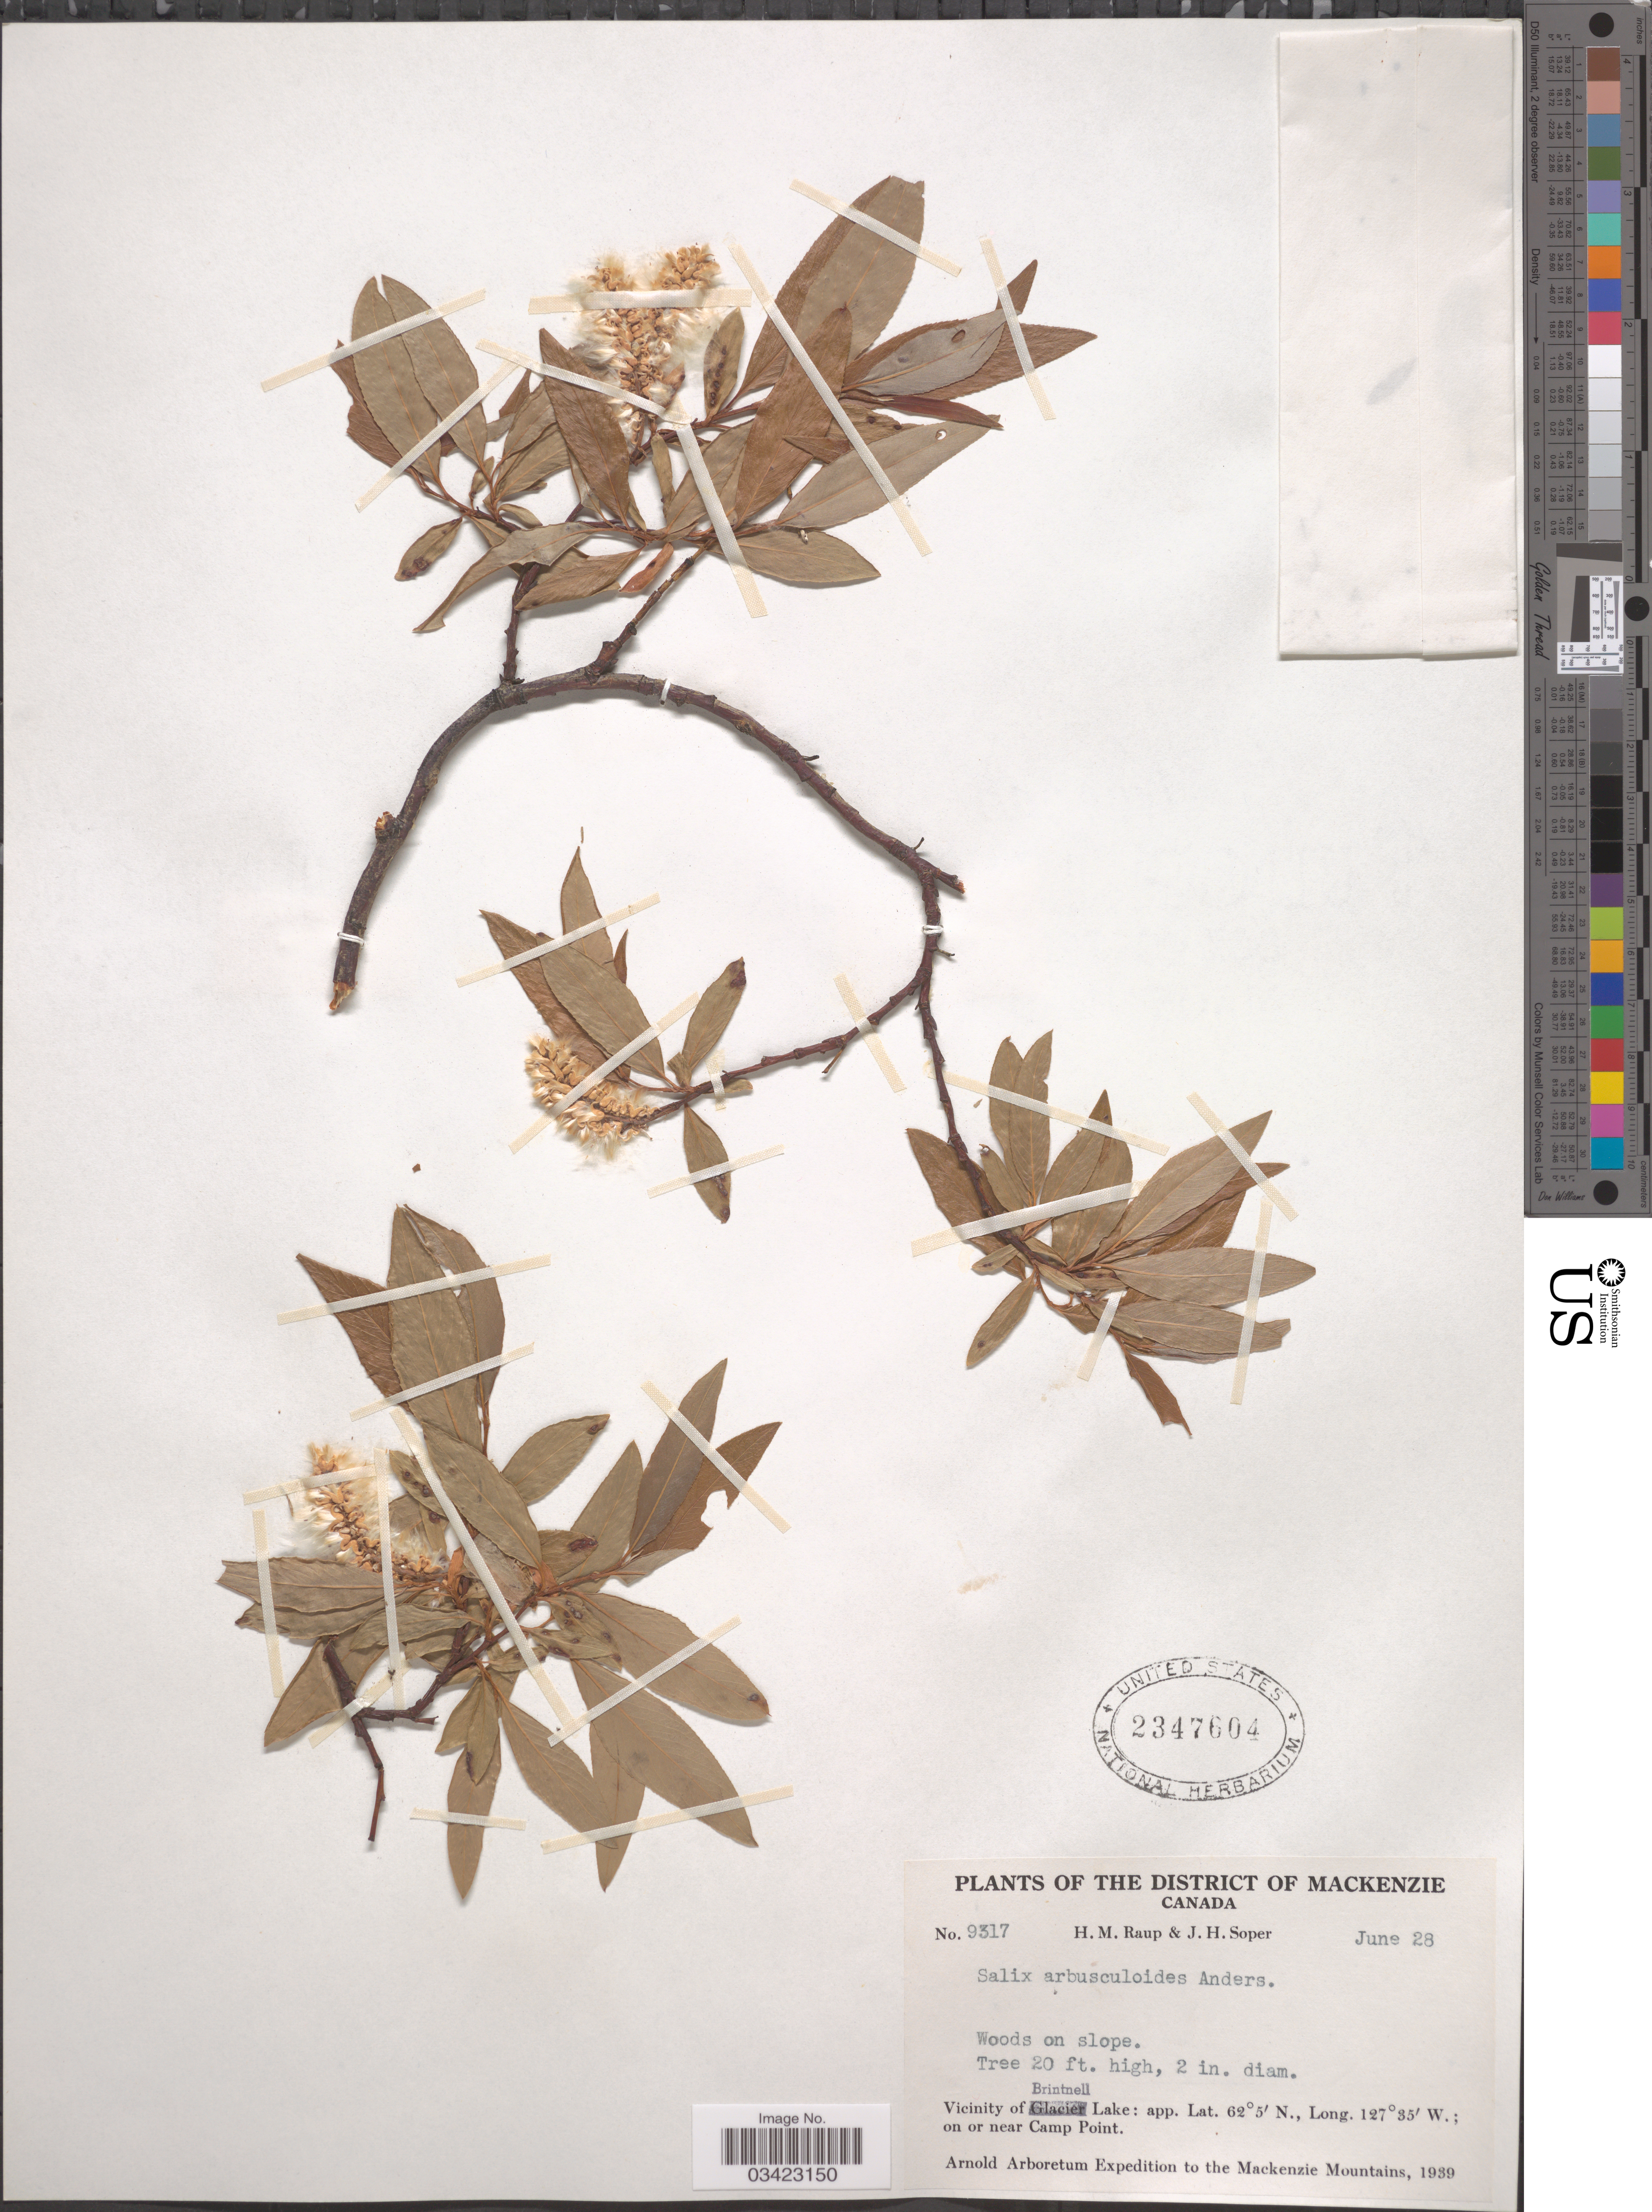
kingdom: Plantae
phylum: Tracheophyta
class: Magnoliopsida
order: Malpighiales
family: Salicaceae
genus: Salix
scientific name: Salix arbusculoides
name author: Andersson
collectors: H. Raup & J. H. Soper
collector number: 9317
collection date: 1939-06-28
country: Canada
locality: The District of Mackenzie. Vicinity of Brintnell Lake; on or near Camp Point. Mackenzie Mountains.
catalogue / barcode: US 2347604